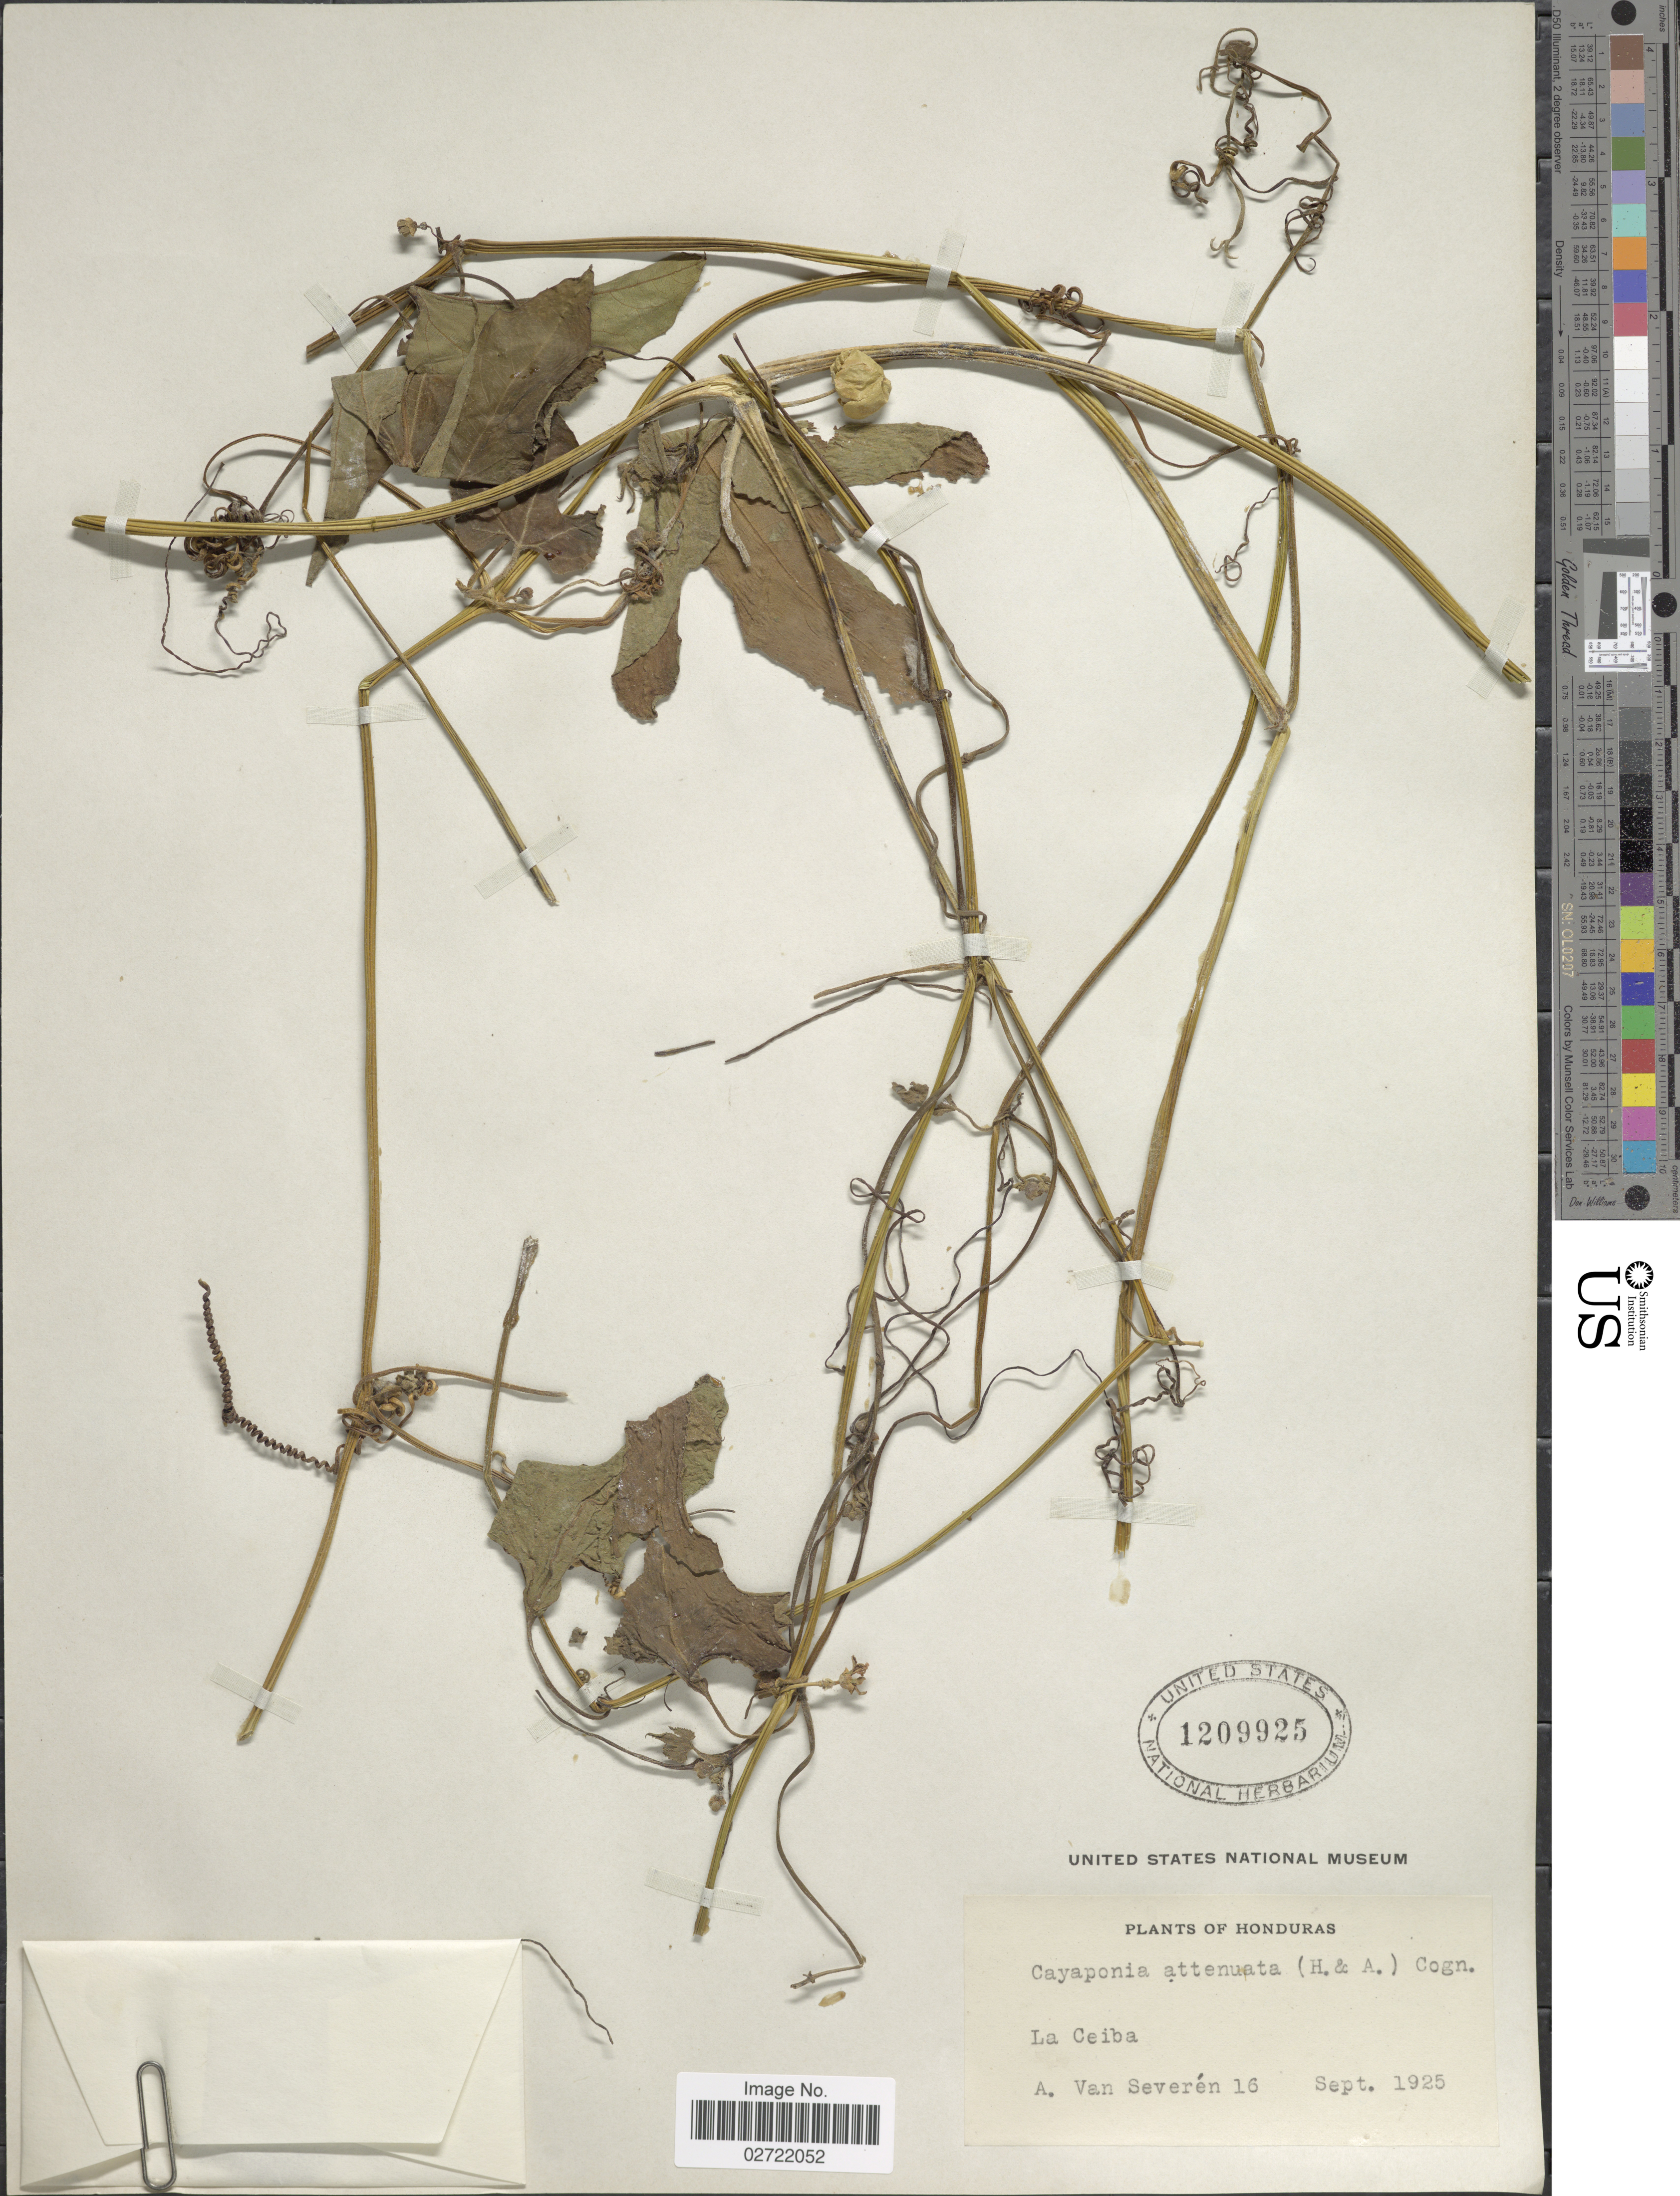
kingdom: Plantae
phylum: Tracheophyta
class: Magnoliopsida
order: Cucurbitales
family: Cucurbitaceae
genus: Cayaponia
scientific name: Cayaponia attenuata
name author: (Hook. & Arn.) Cogn.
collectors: A. Van Severen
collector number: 16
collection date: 1925-09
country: Honduras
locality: La Ceiba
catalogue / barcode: US 1209925